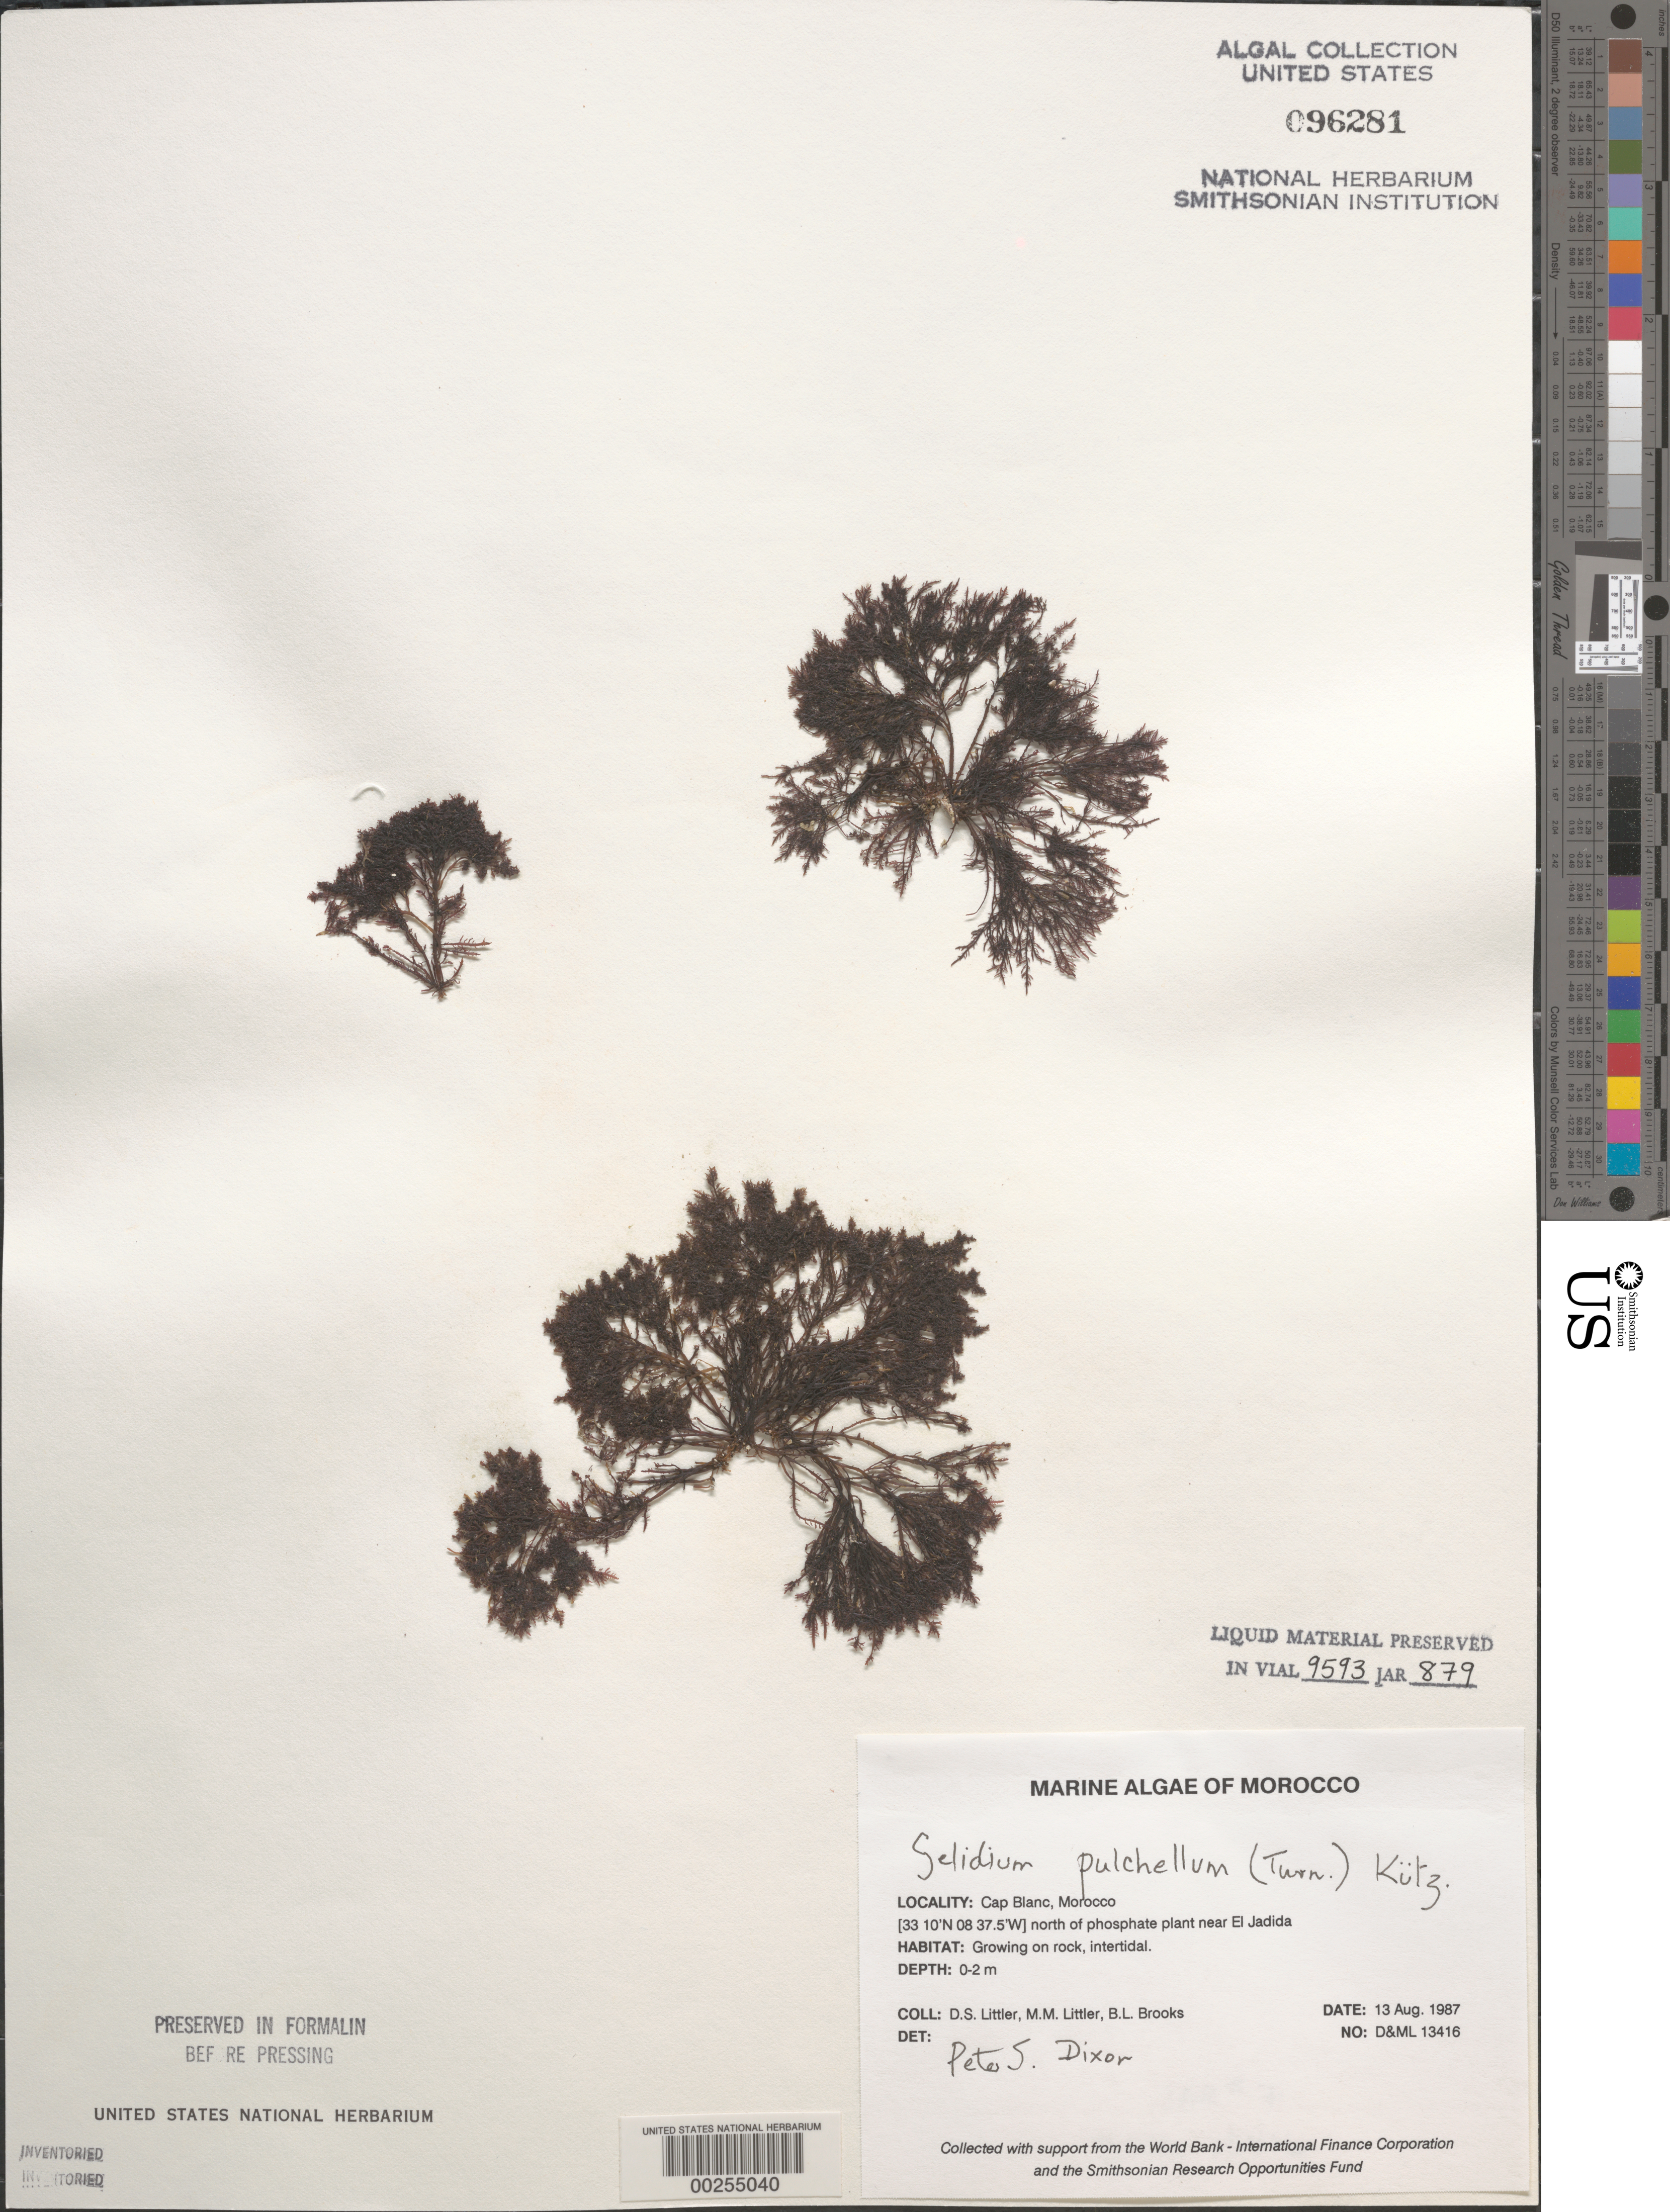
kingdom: Plantae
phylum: Rhodophyta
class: Florideophyceae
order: Gelidiales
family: Gelidiaceae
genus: Gelidium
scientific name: Gelidium pulchellum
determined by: Dixon, P. S.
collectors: D. S. Littler, M. M. Littler & B. Brooks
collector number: D&ML 13416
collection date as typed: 13 Aug 1987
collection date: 1987-08-13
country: Morocco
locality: Cap Blanc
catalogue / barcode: US 96281